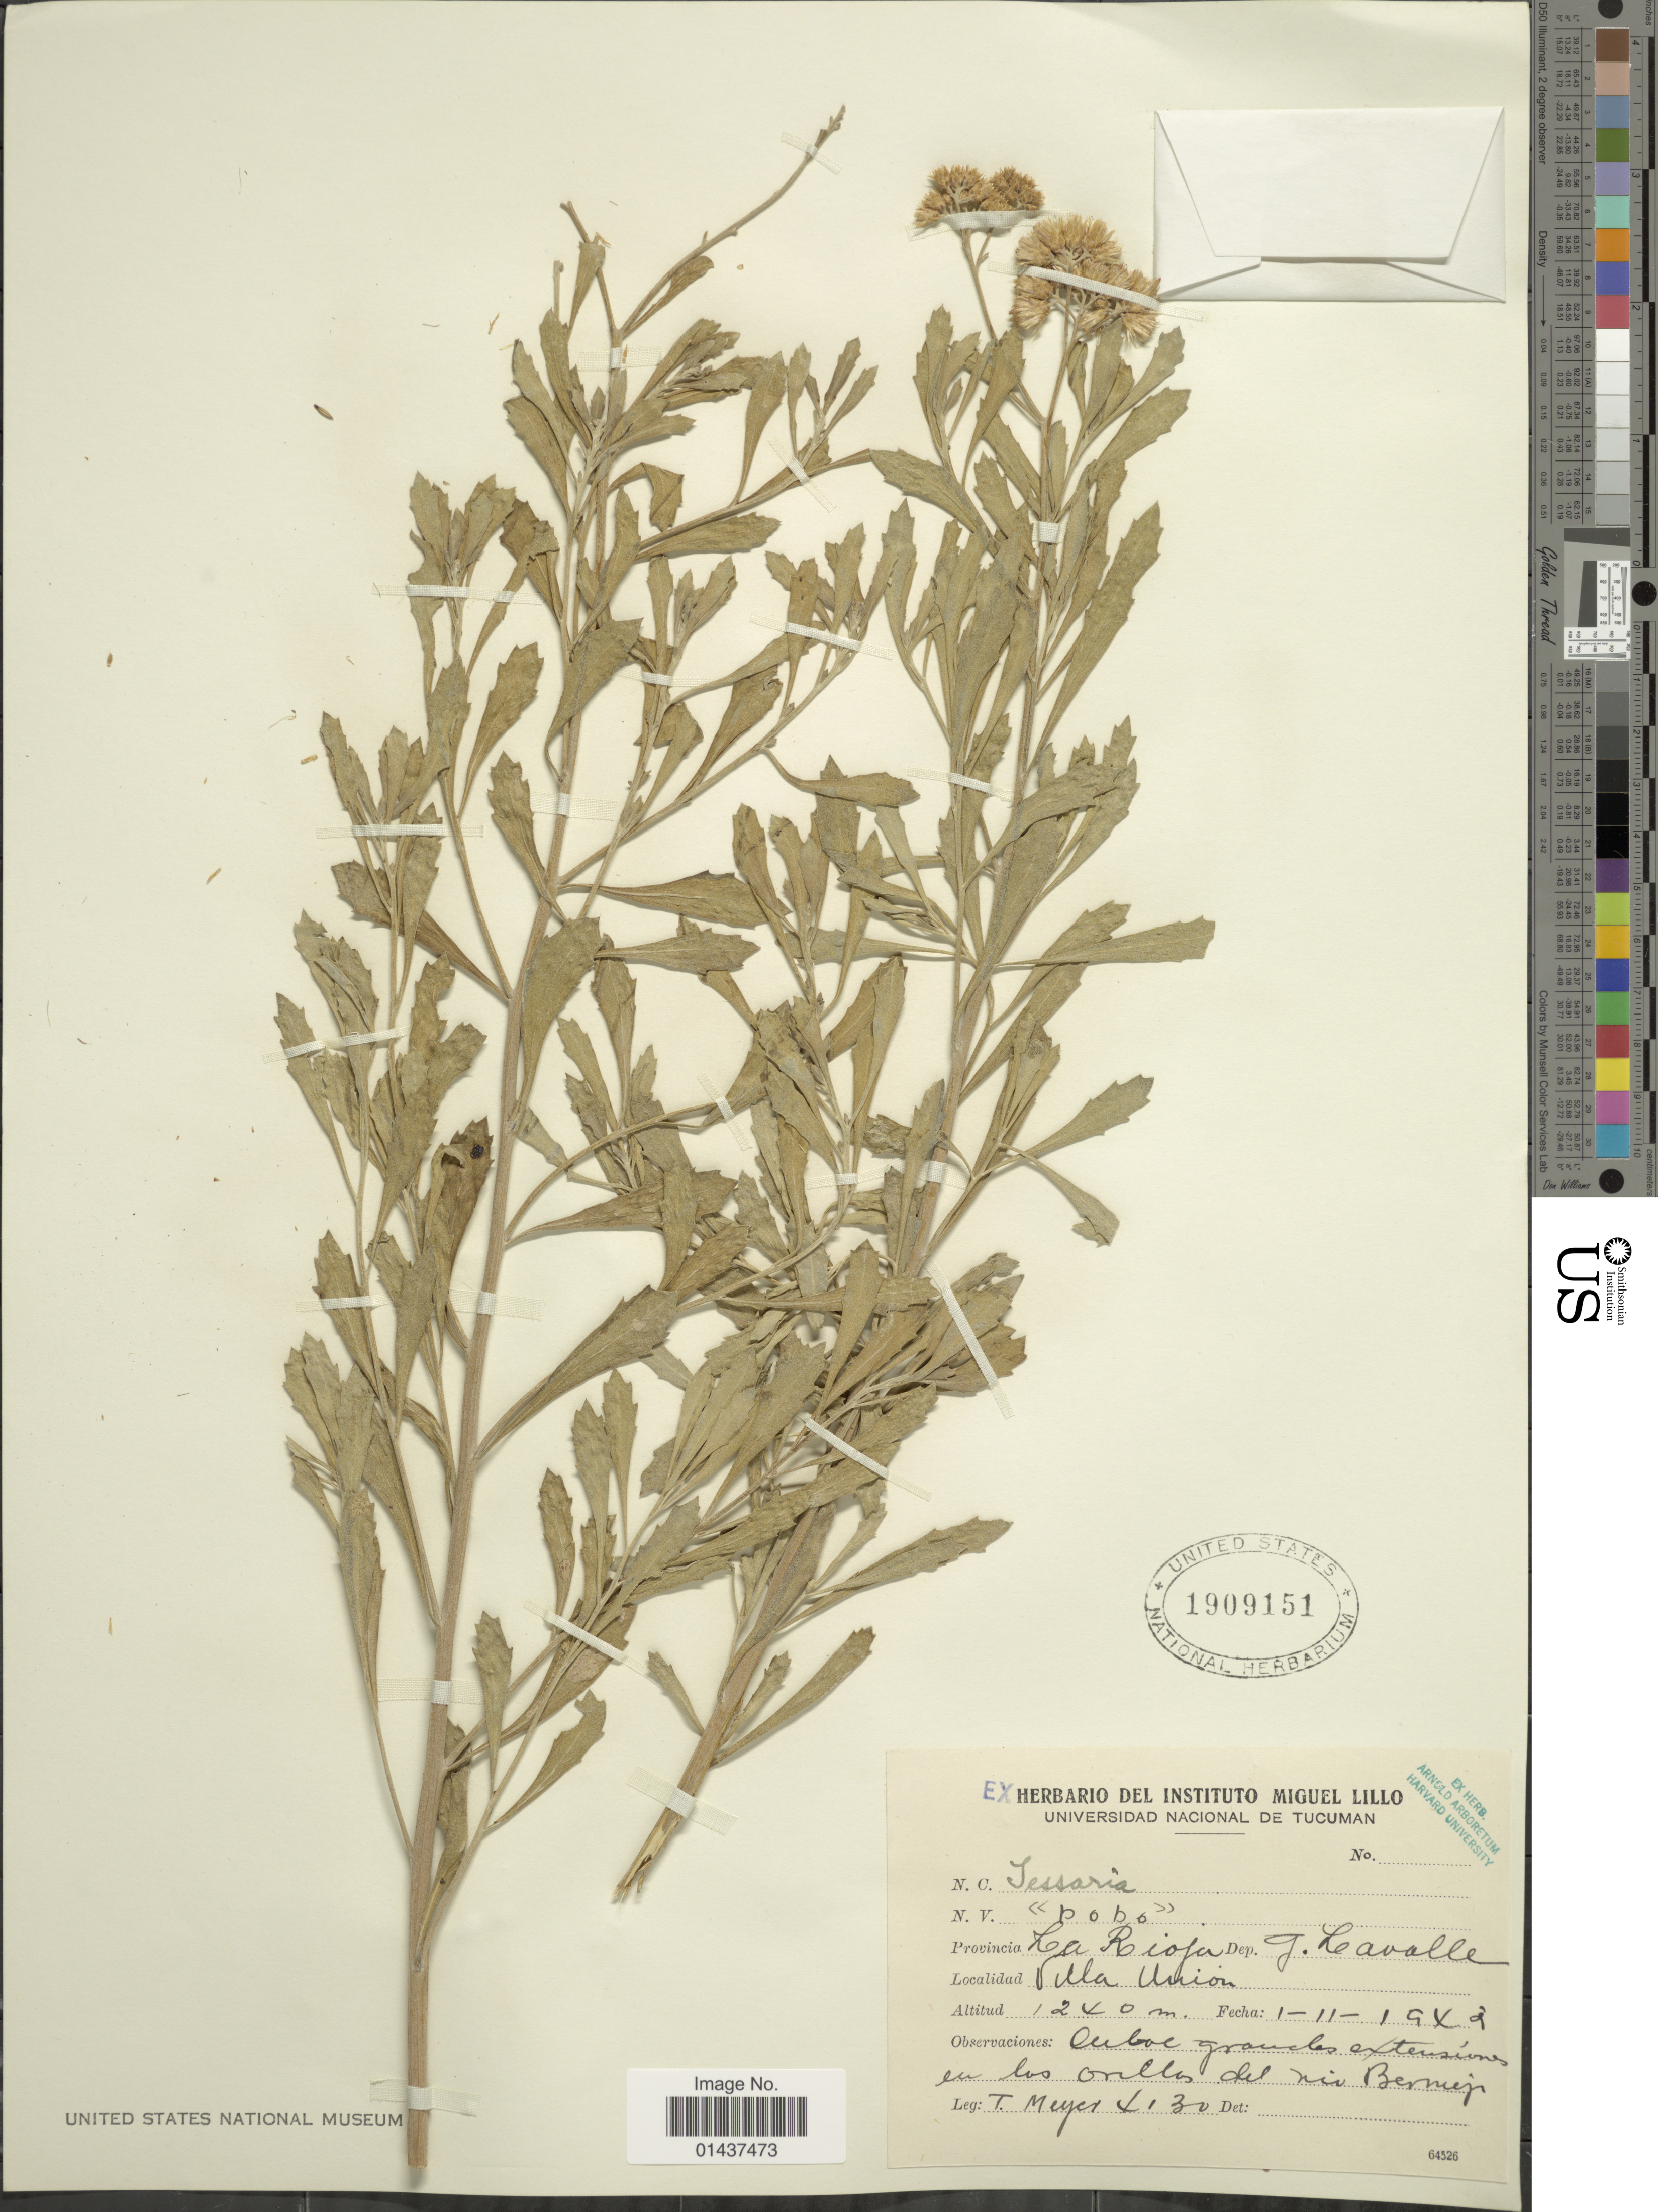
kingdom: Plantae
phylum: Tracheophyta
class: Magnoliopsida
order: Asterales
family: Asteraceae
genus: Tessaria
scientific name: Tessaria sp.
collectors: T. Meyer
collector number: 4130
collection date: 1942-11-01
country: Argentina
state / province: La Rioja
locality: Dep, G. lwavalle, Villa Union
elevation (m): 1240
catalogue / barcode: US 1909151